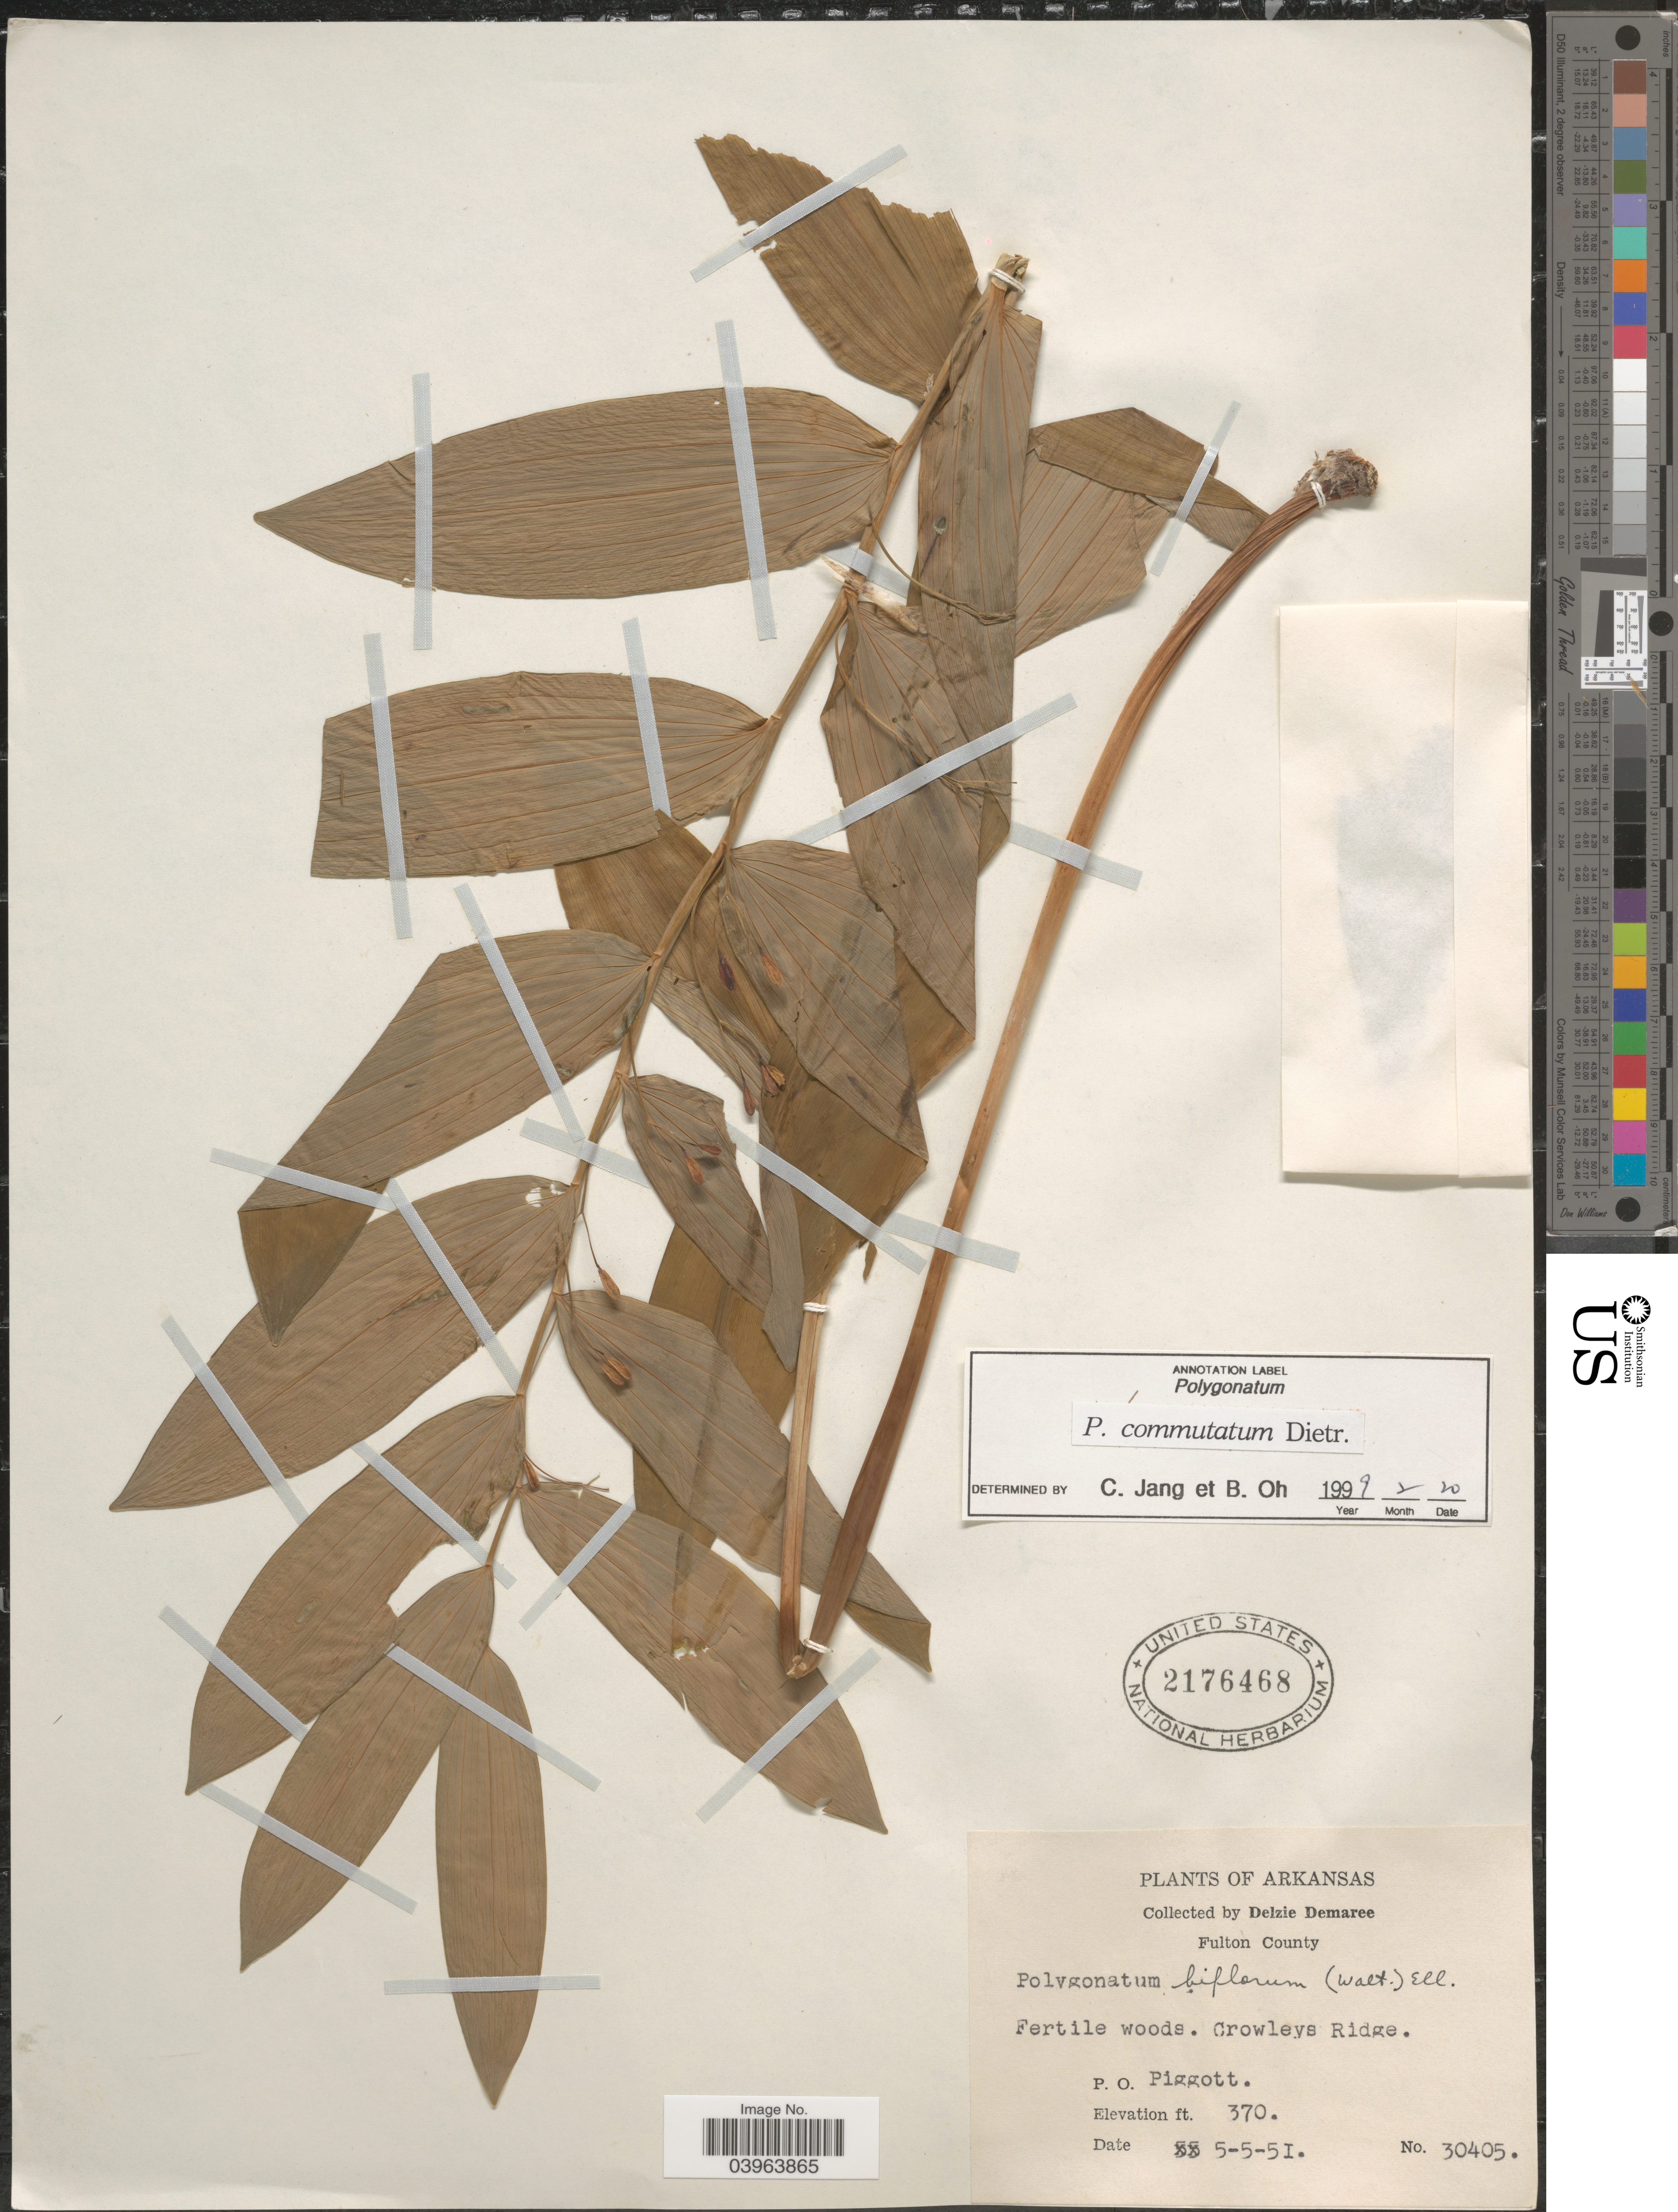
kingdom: Plantae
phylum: Tracheophyta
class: Liliopsida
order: Asparagales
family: Asparagaceae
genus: Polygonatum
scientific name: Polygonatum commutatum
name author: (Schult. f.) A. Dietr.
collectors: D. Demaree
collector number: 30405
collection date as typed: Transcribed d/m/y: 5/5/51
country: United States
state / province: Arkansas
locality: Fulton County. Crowleys Ridge. P. O. Piggott.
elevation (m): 113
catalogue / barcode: US 2176468